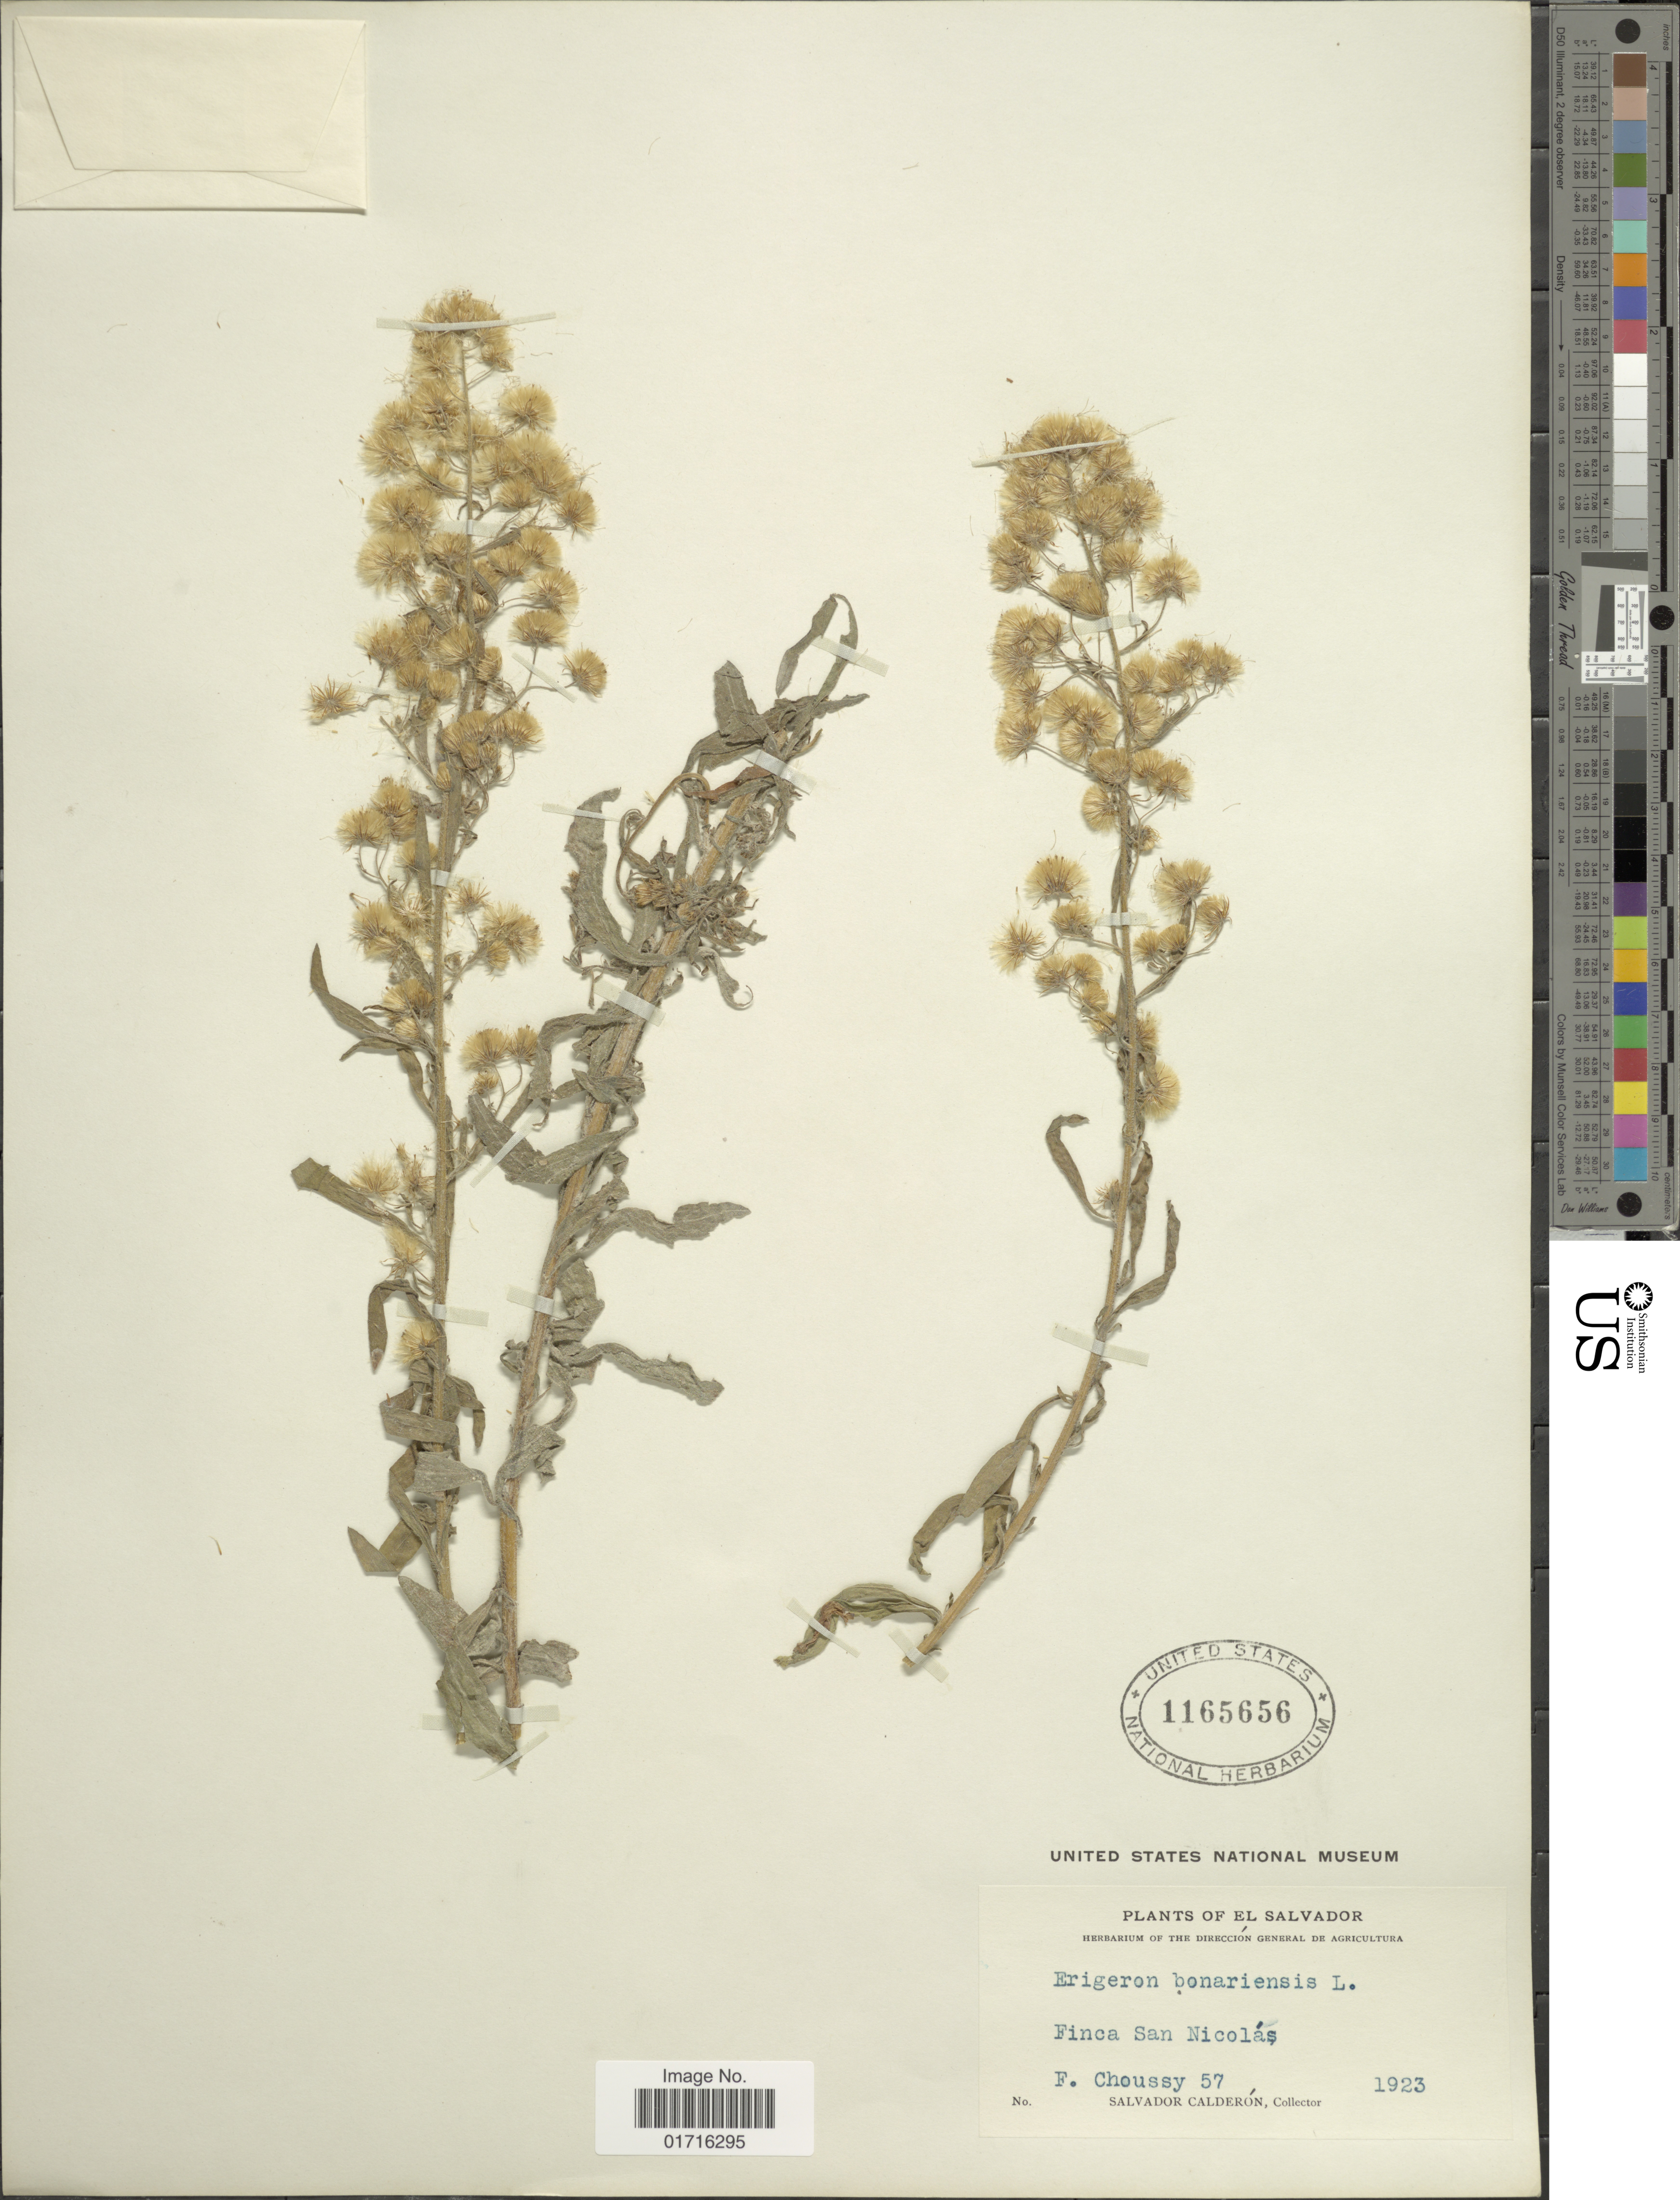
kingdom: Plantae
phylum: Tracheophyta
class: Magnoliopsida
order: Asterales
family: Asteraceae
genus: Conyza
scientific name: Conyza bonariensis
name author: (L.) Cronq.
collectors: F. Choussy & S. Calderón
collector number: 57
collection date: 1923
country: El Salvador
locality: Finca San Nicolas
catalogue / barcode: US 1165656